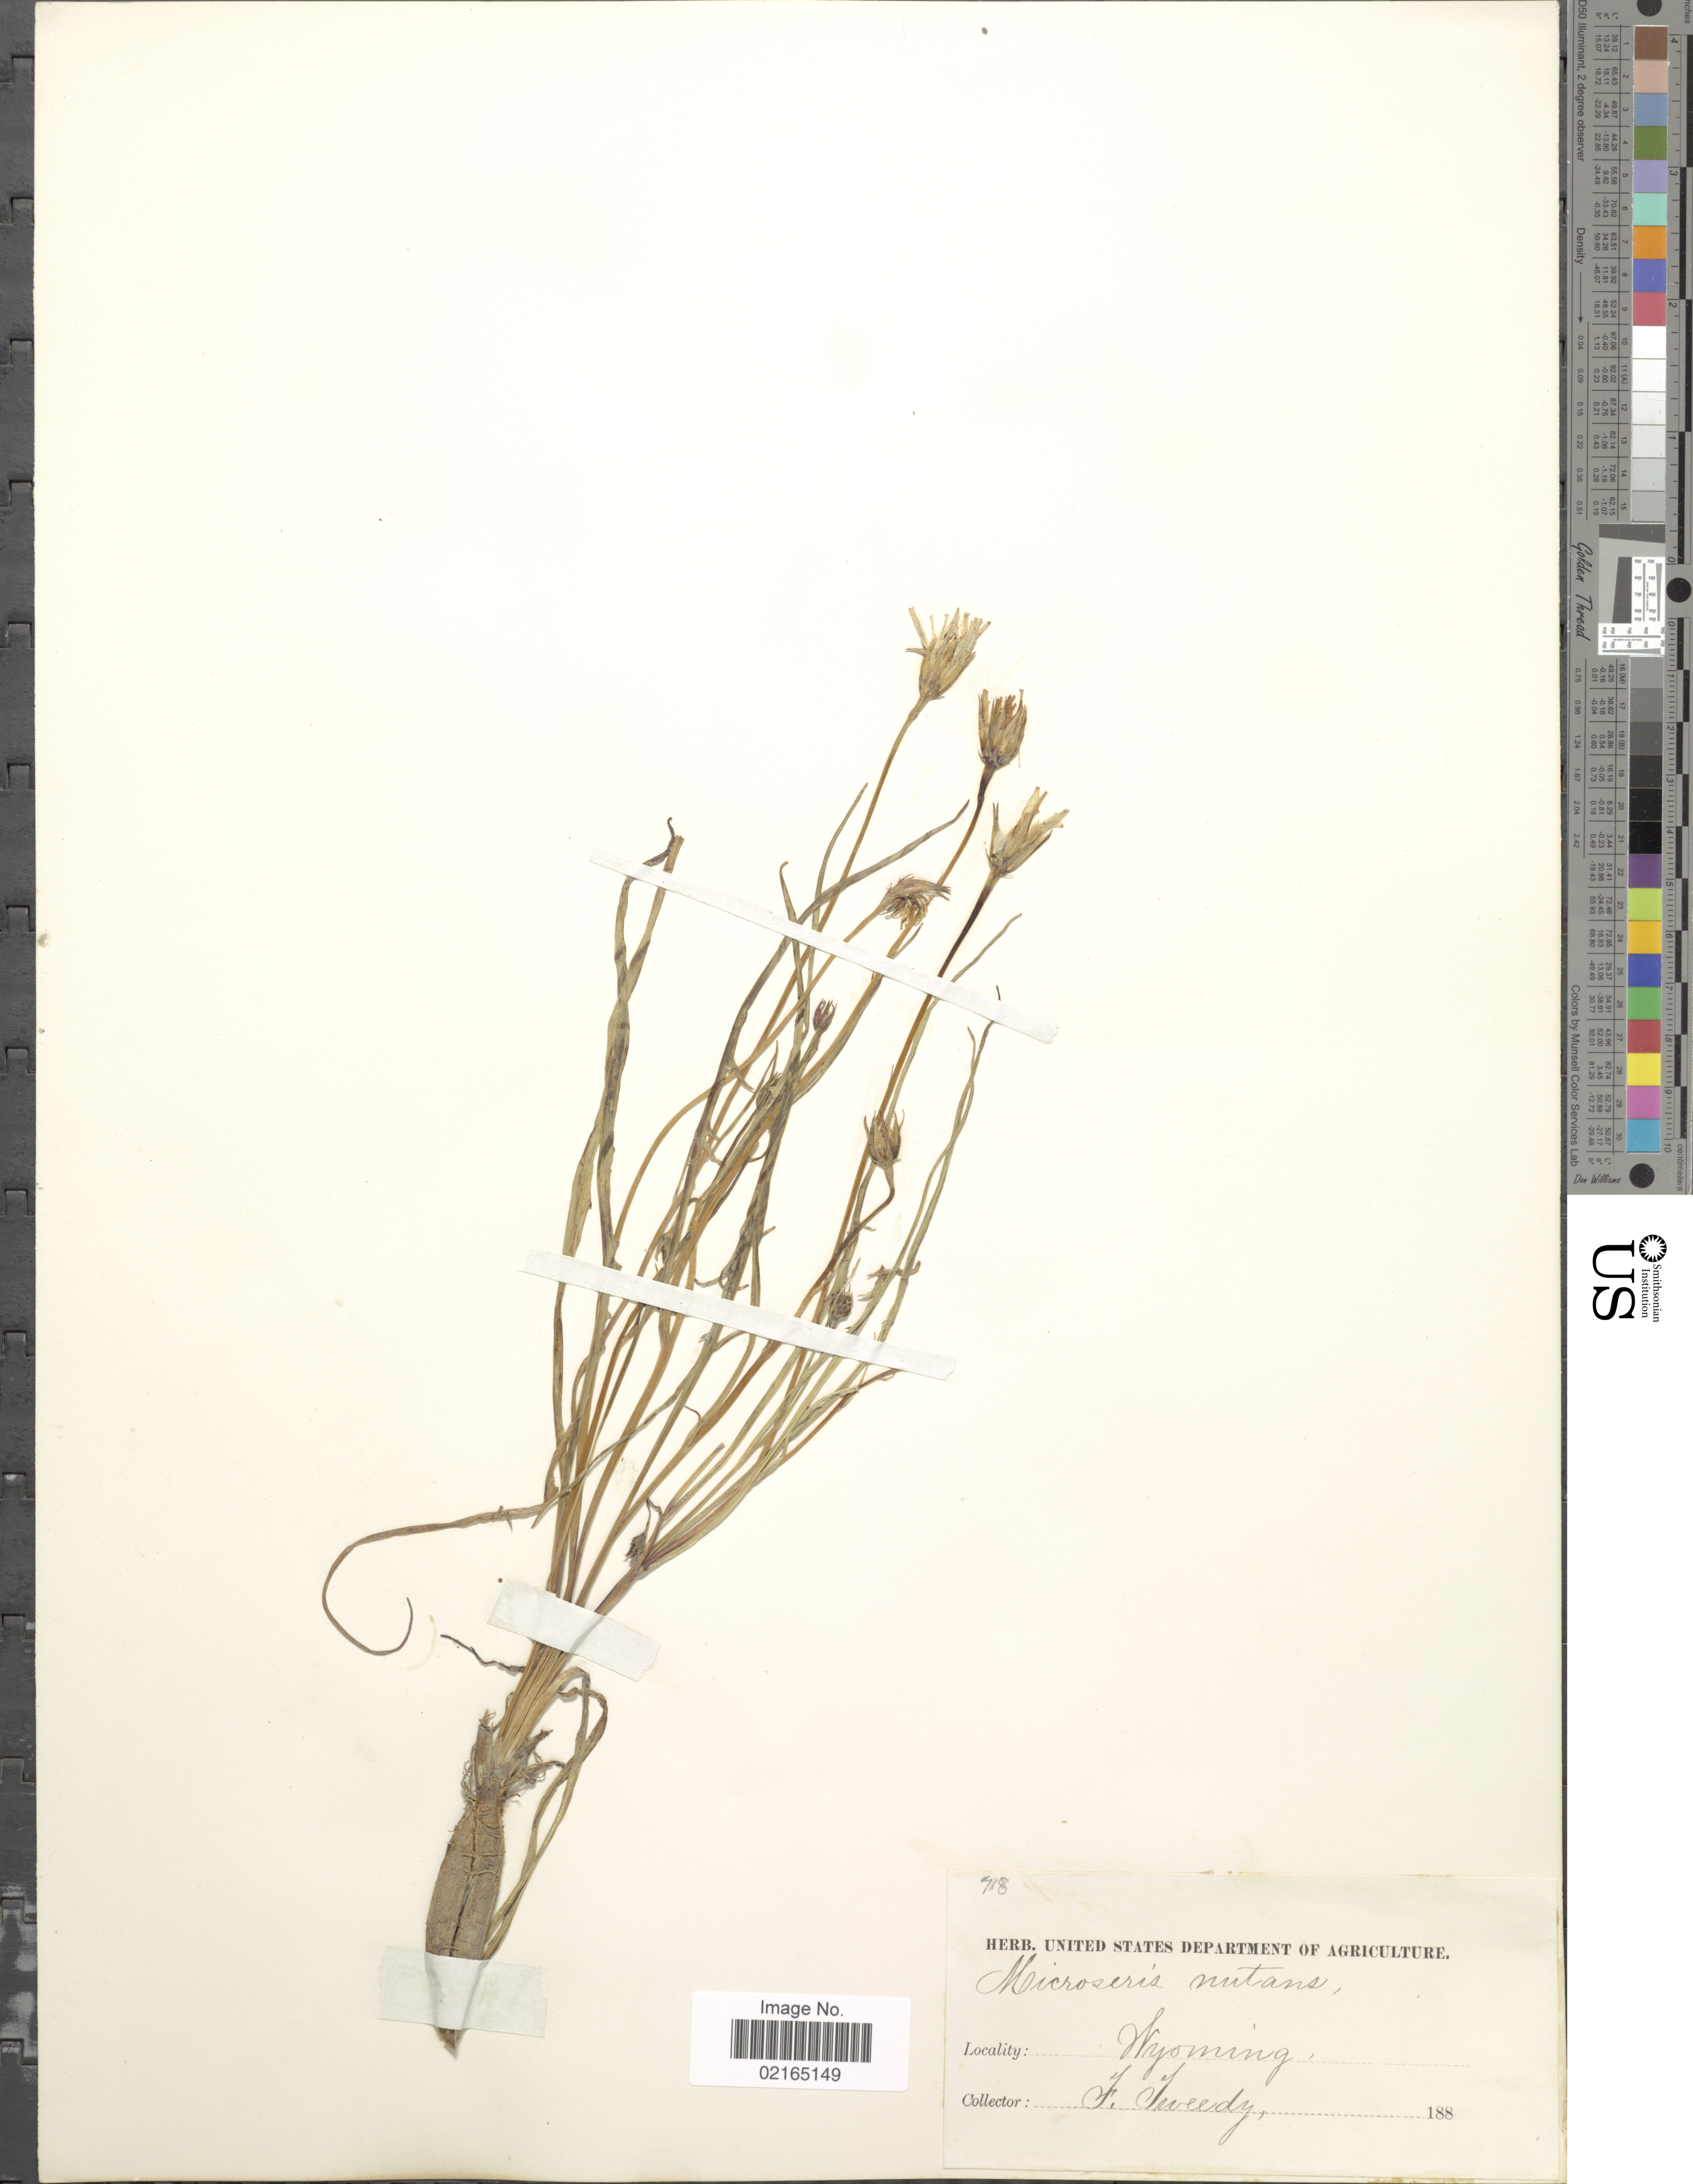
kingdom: Plantae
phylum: Tracheophyta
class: Magnoliopsida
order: Asterales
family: Asteraceae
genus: Microseris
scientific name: Microseris nutans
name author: (Hook.) Sch. Bip.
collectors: F. Tweedy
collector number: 718*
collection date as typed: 188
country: United States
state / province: Wyoming